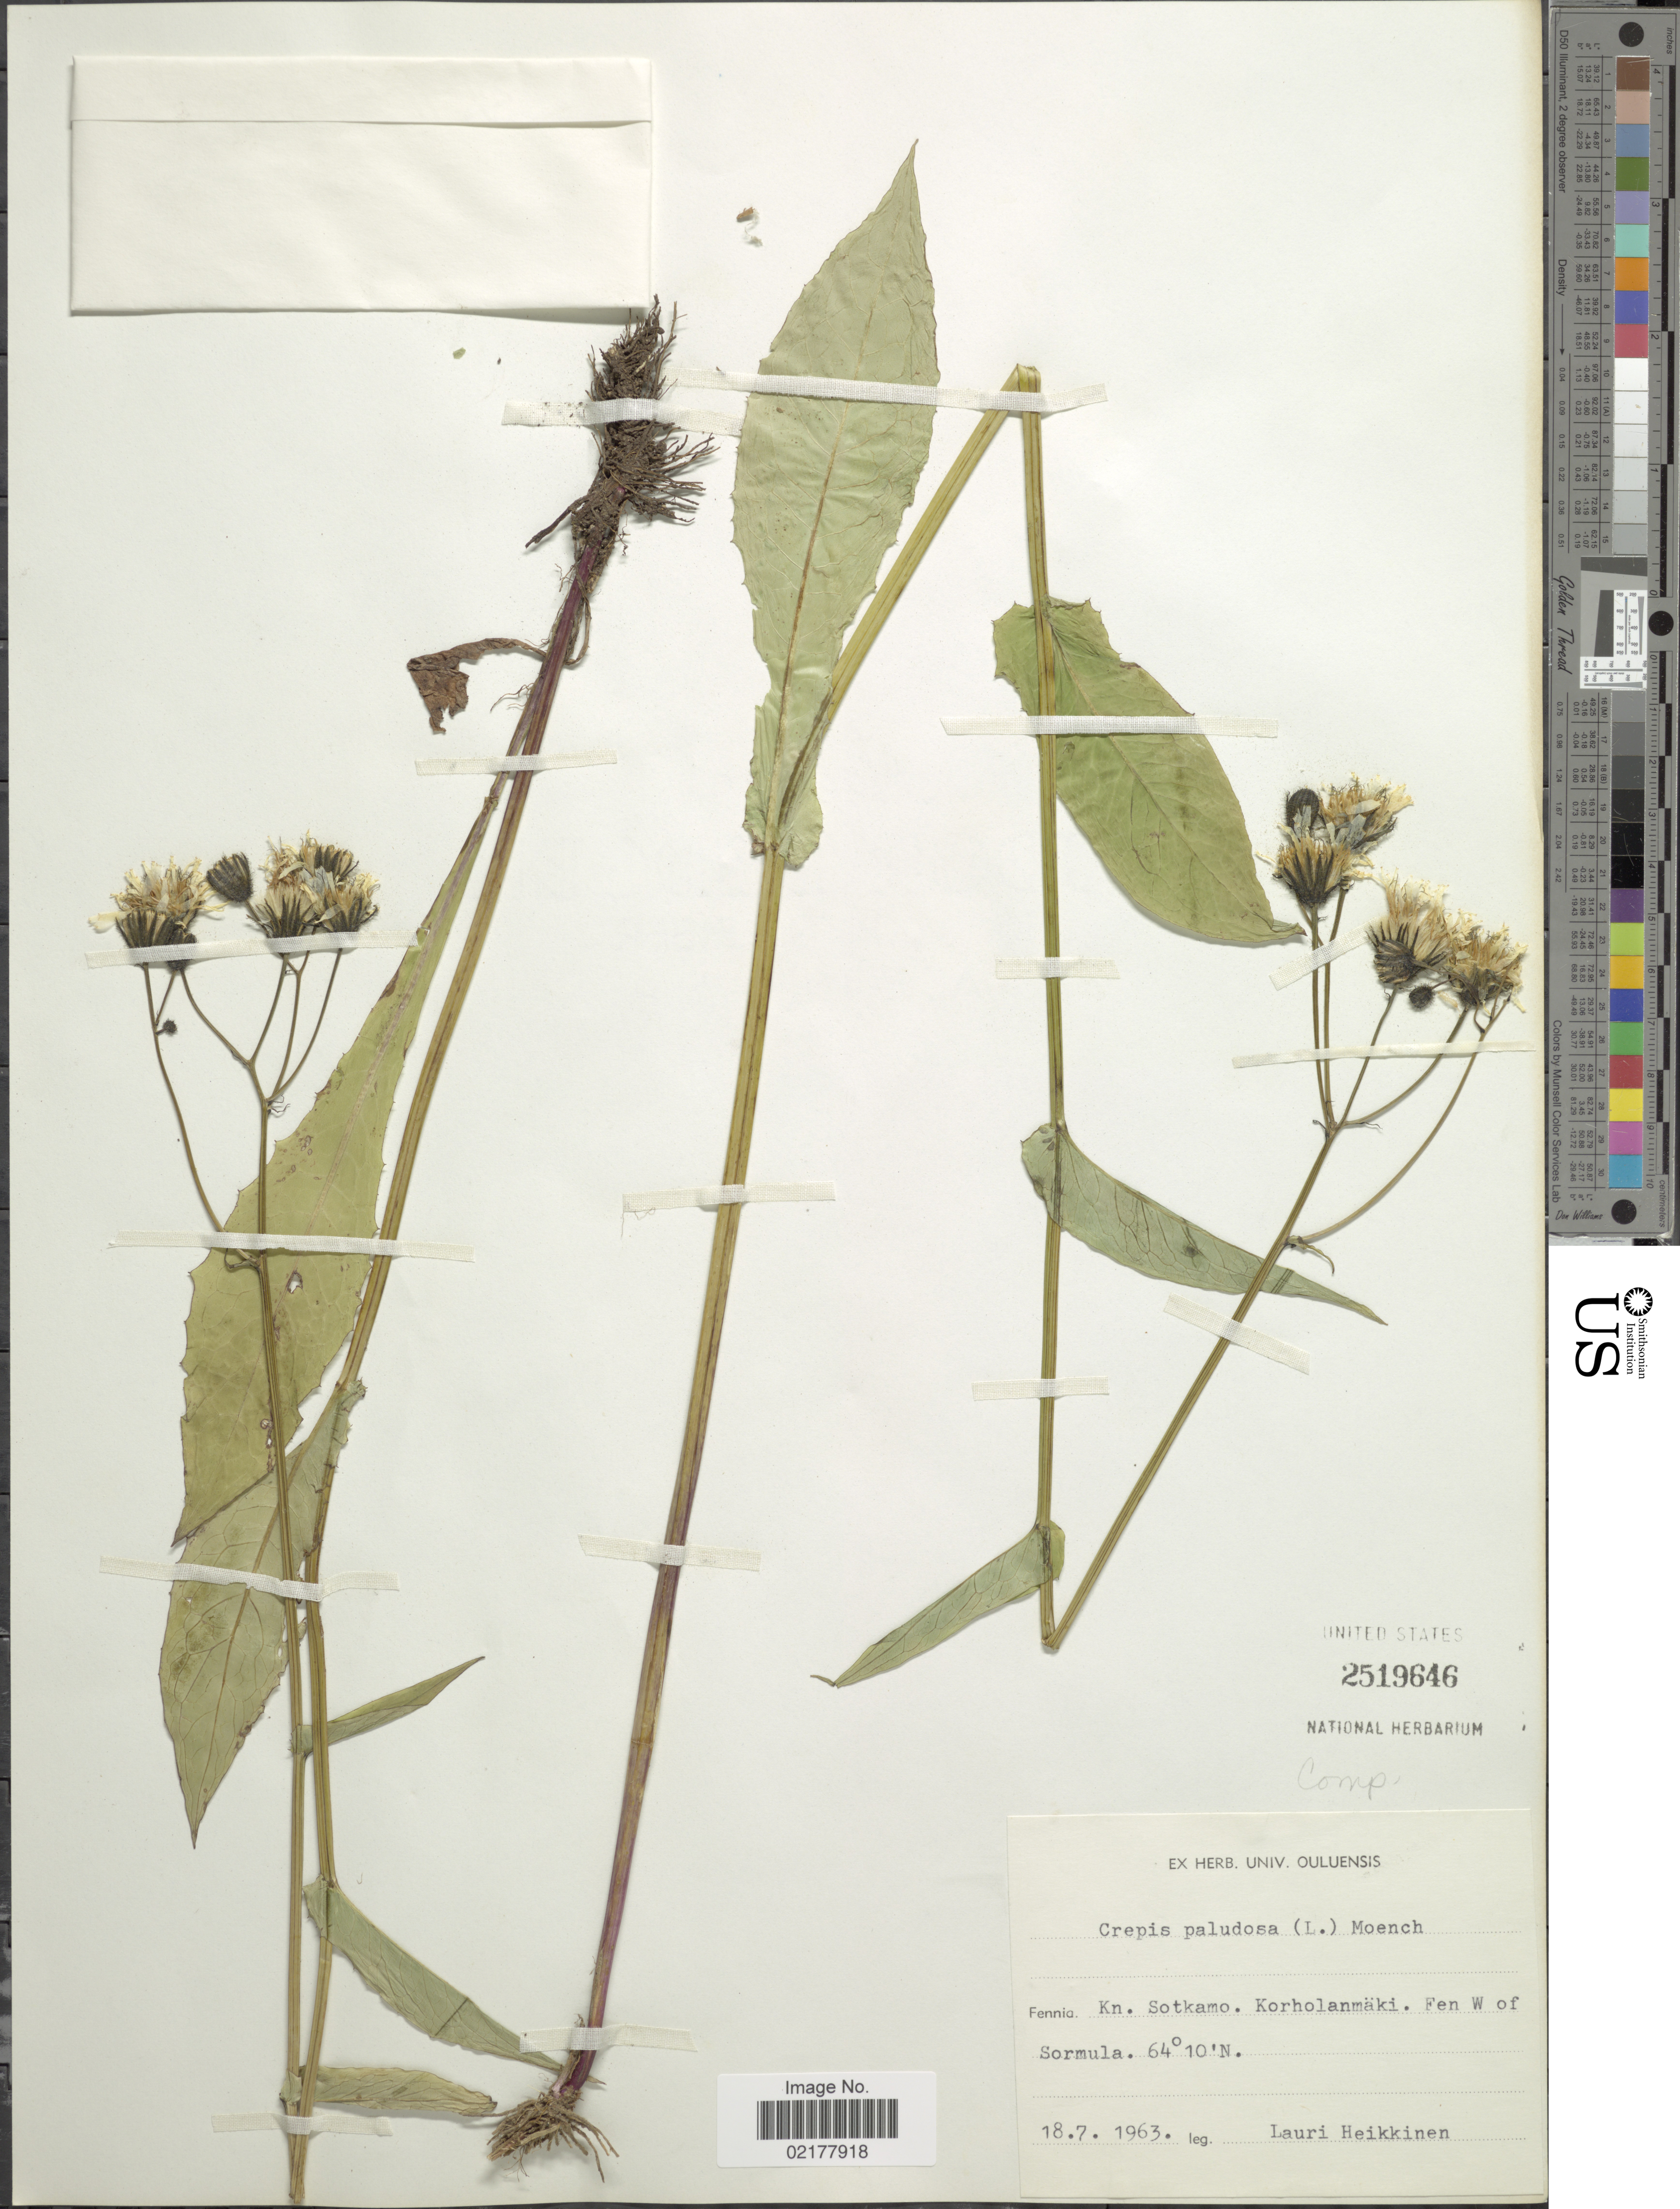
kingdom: Plantae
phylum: Tracheophyta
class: Magnoliopsida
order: Asterales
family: Asteraceae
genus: Crepis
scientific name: Crepis paludosa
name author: (L.) Moench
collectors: L. Heikkinen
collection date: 1963-07-18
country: Finland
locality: Kn. Sotkamo. Korholanmäki. Fen W of Sormula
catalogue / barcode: US 2519646